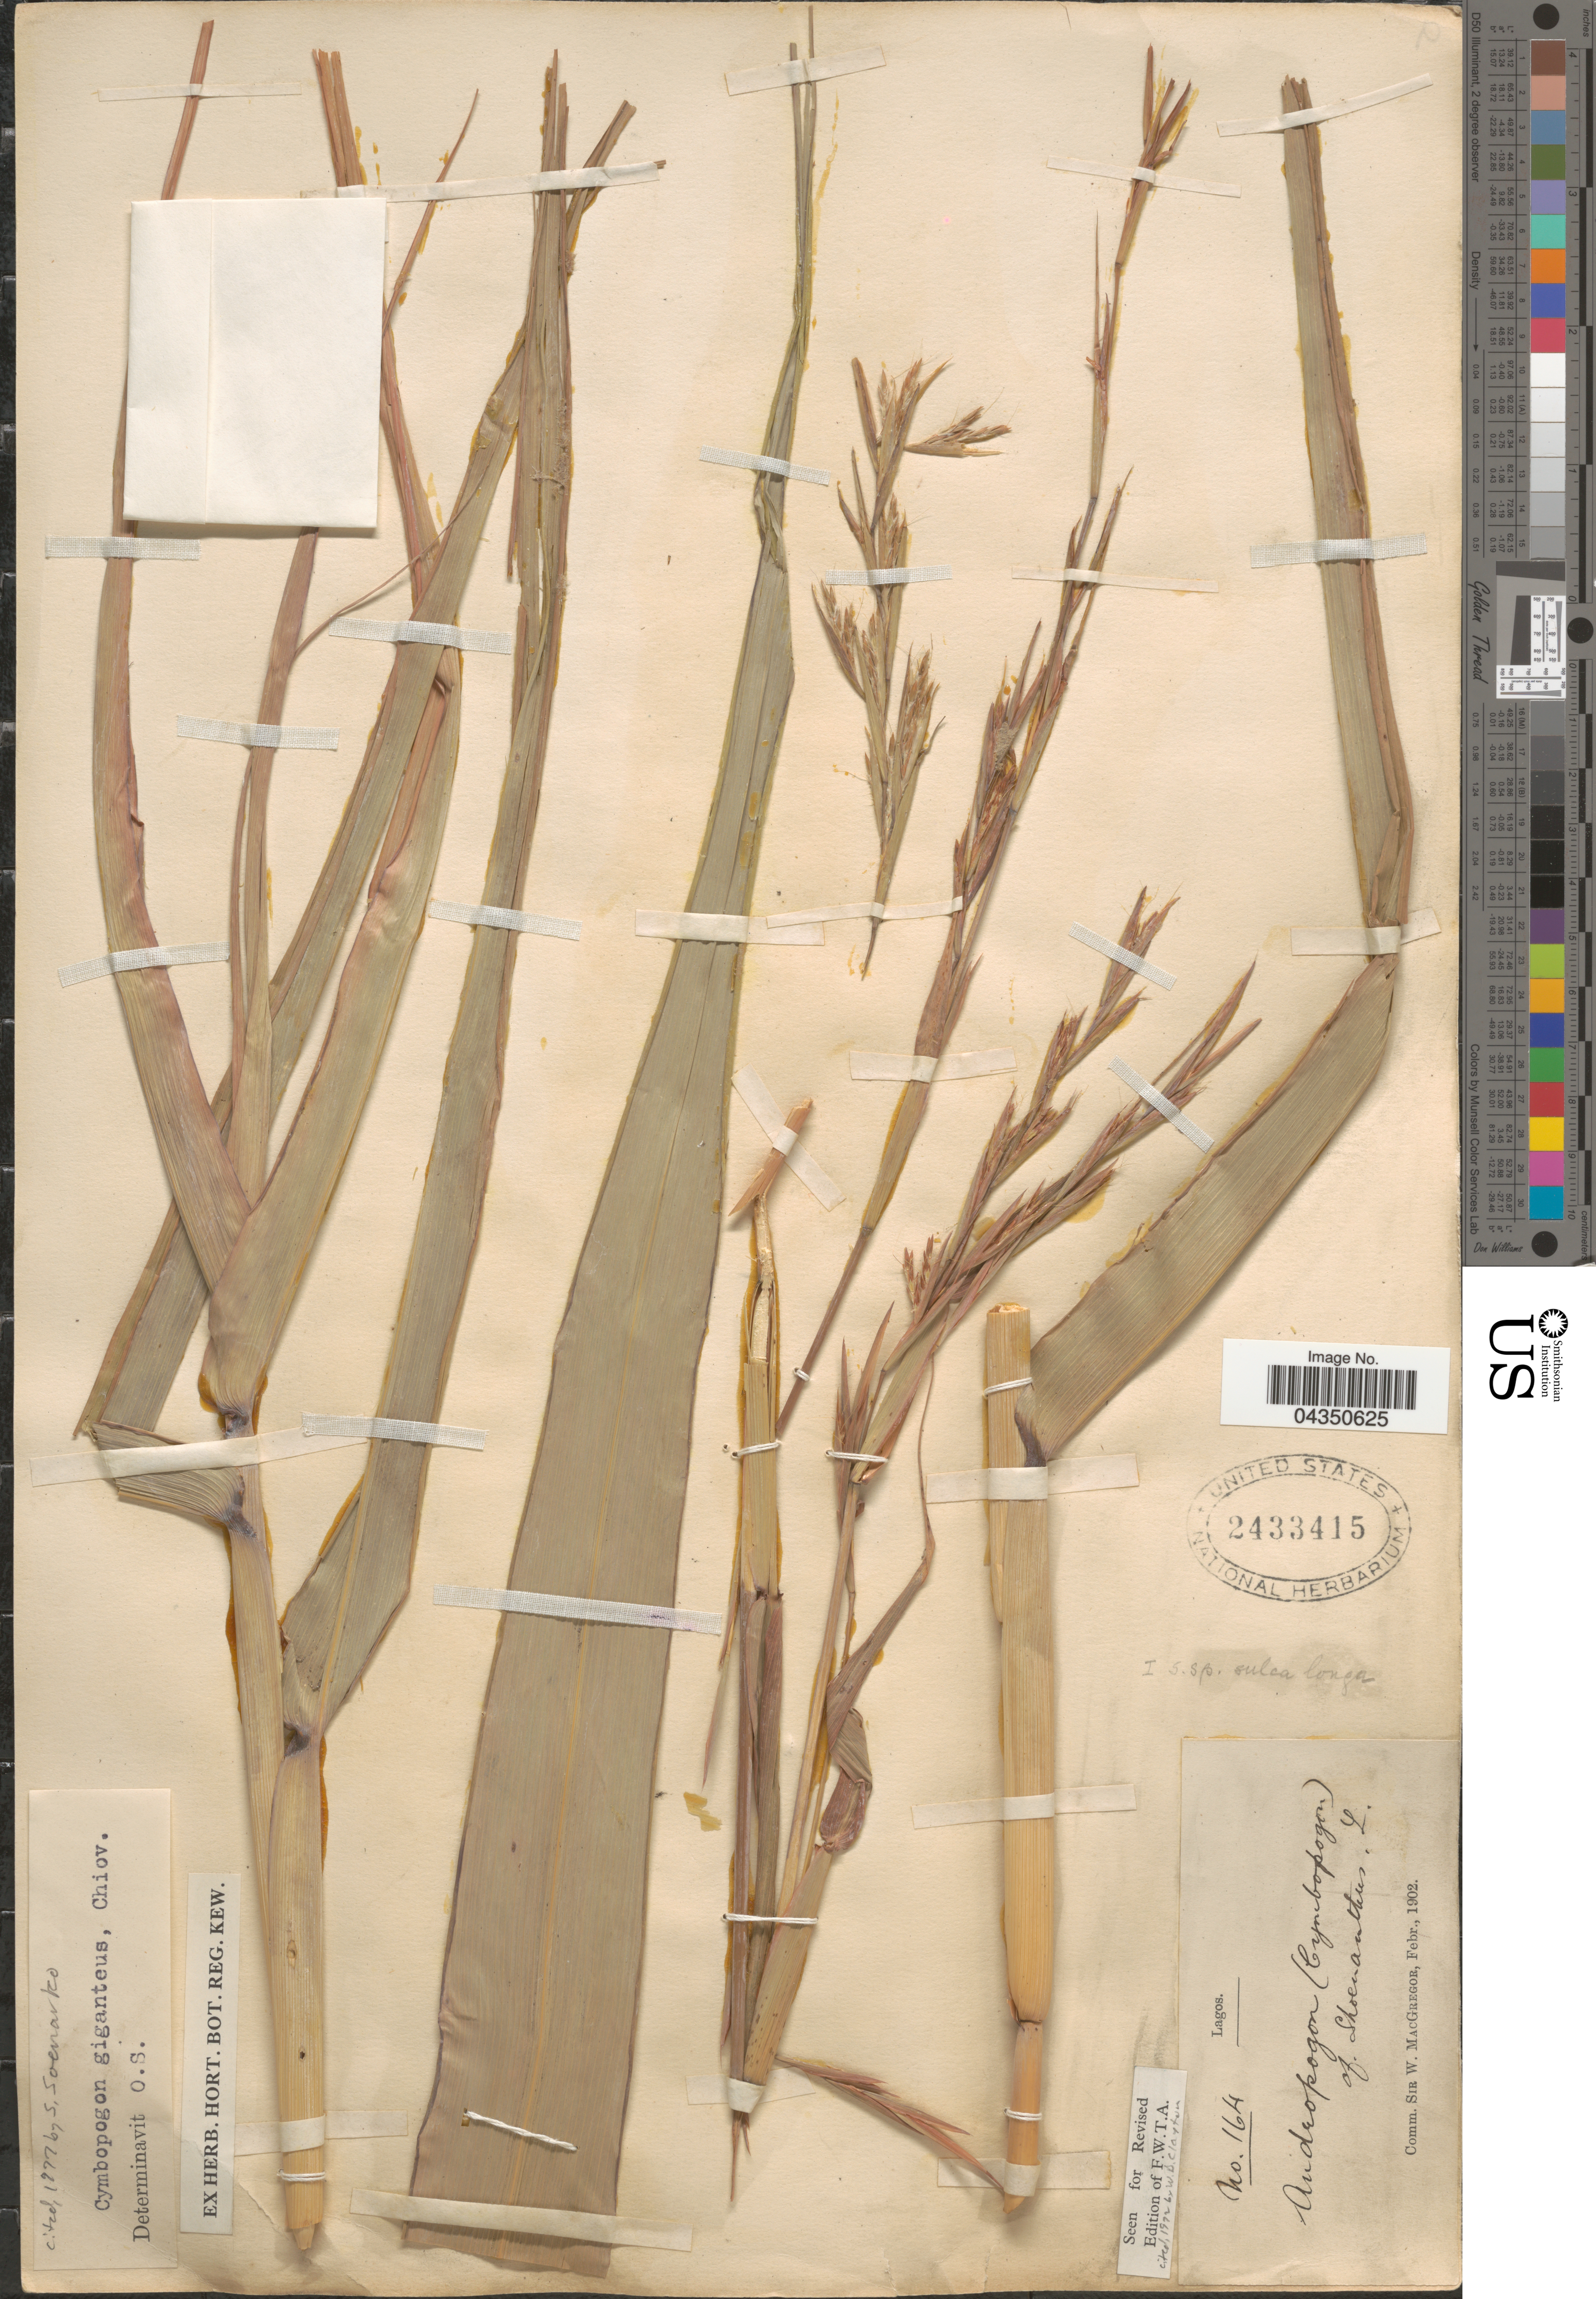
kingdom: Plantae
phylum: Tracheophyta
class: Liliopsida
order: Poales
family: Poaceae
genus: Cymbopogon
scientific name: Cymbopogon giganteus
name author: Chiov.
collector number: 164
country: Nigeria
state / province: Lagos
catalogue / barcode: US 2433415